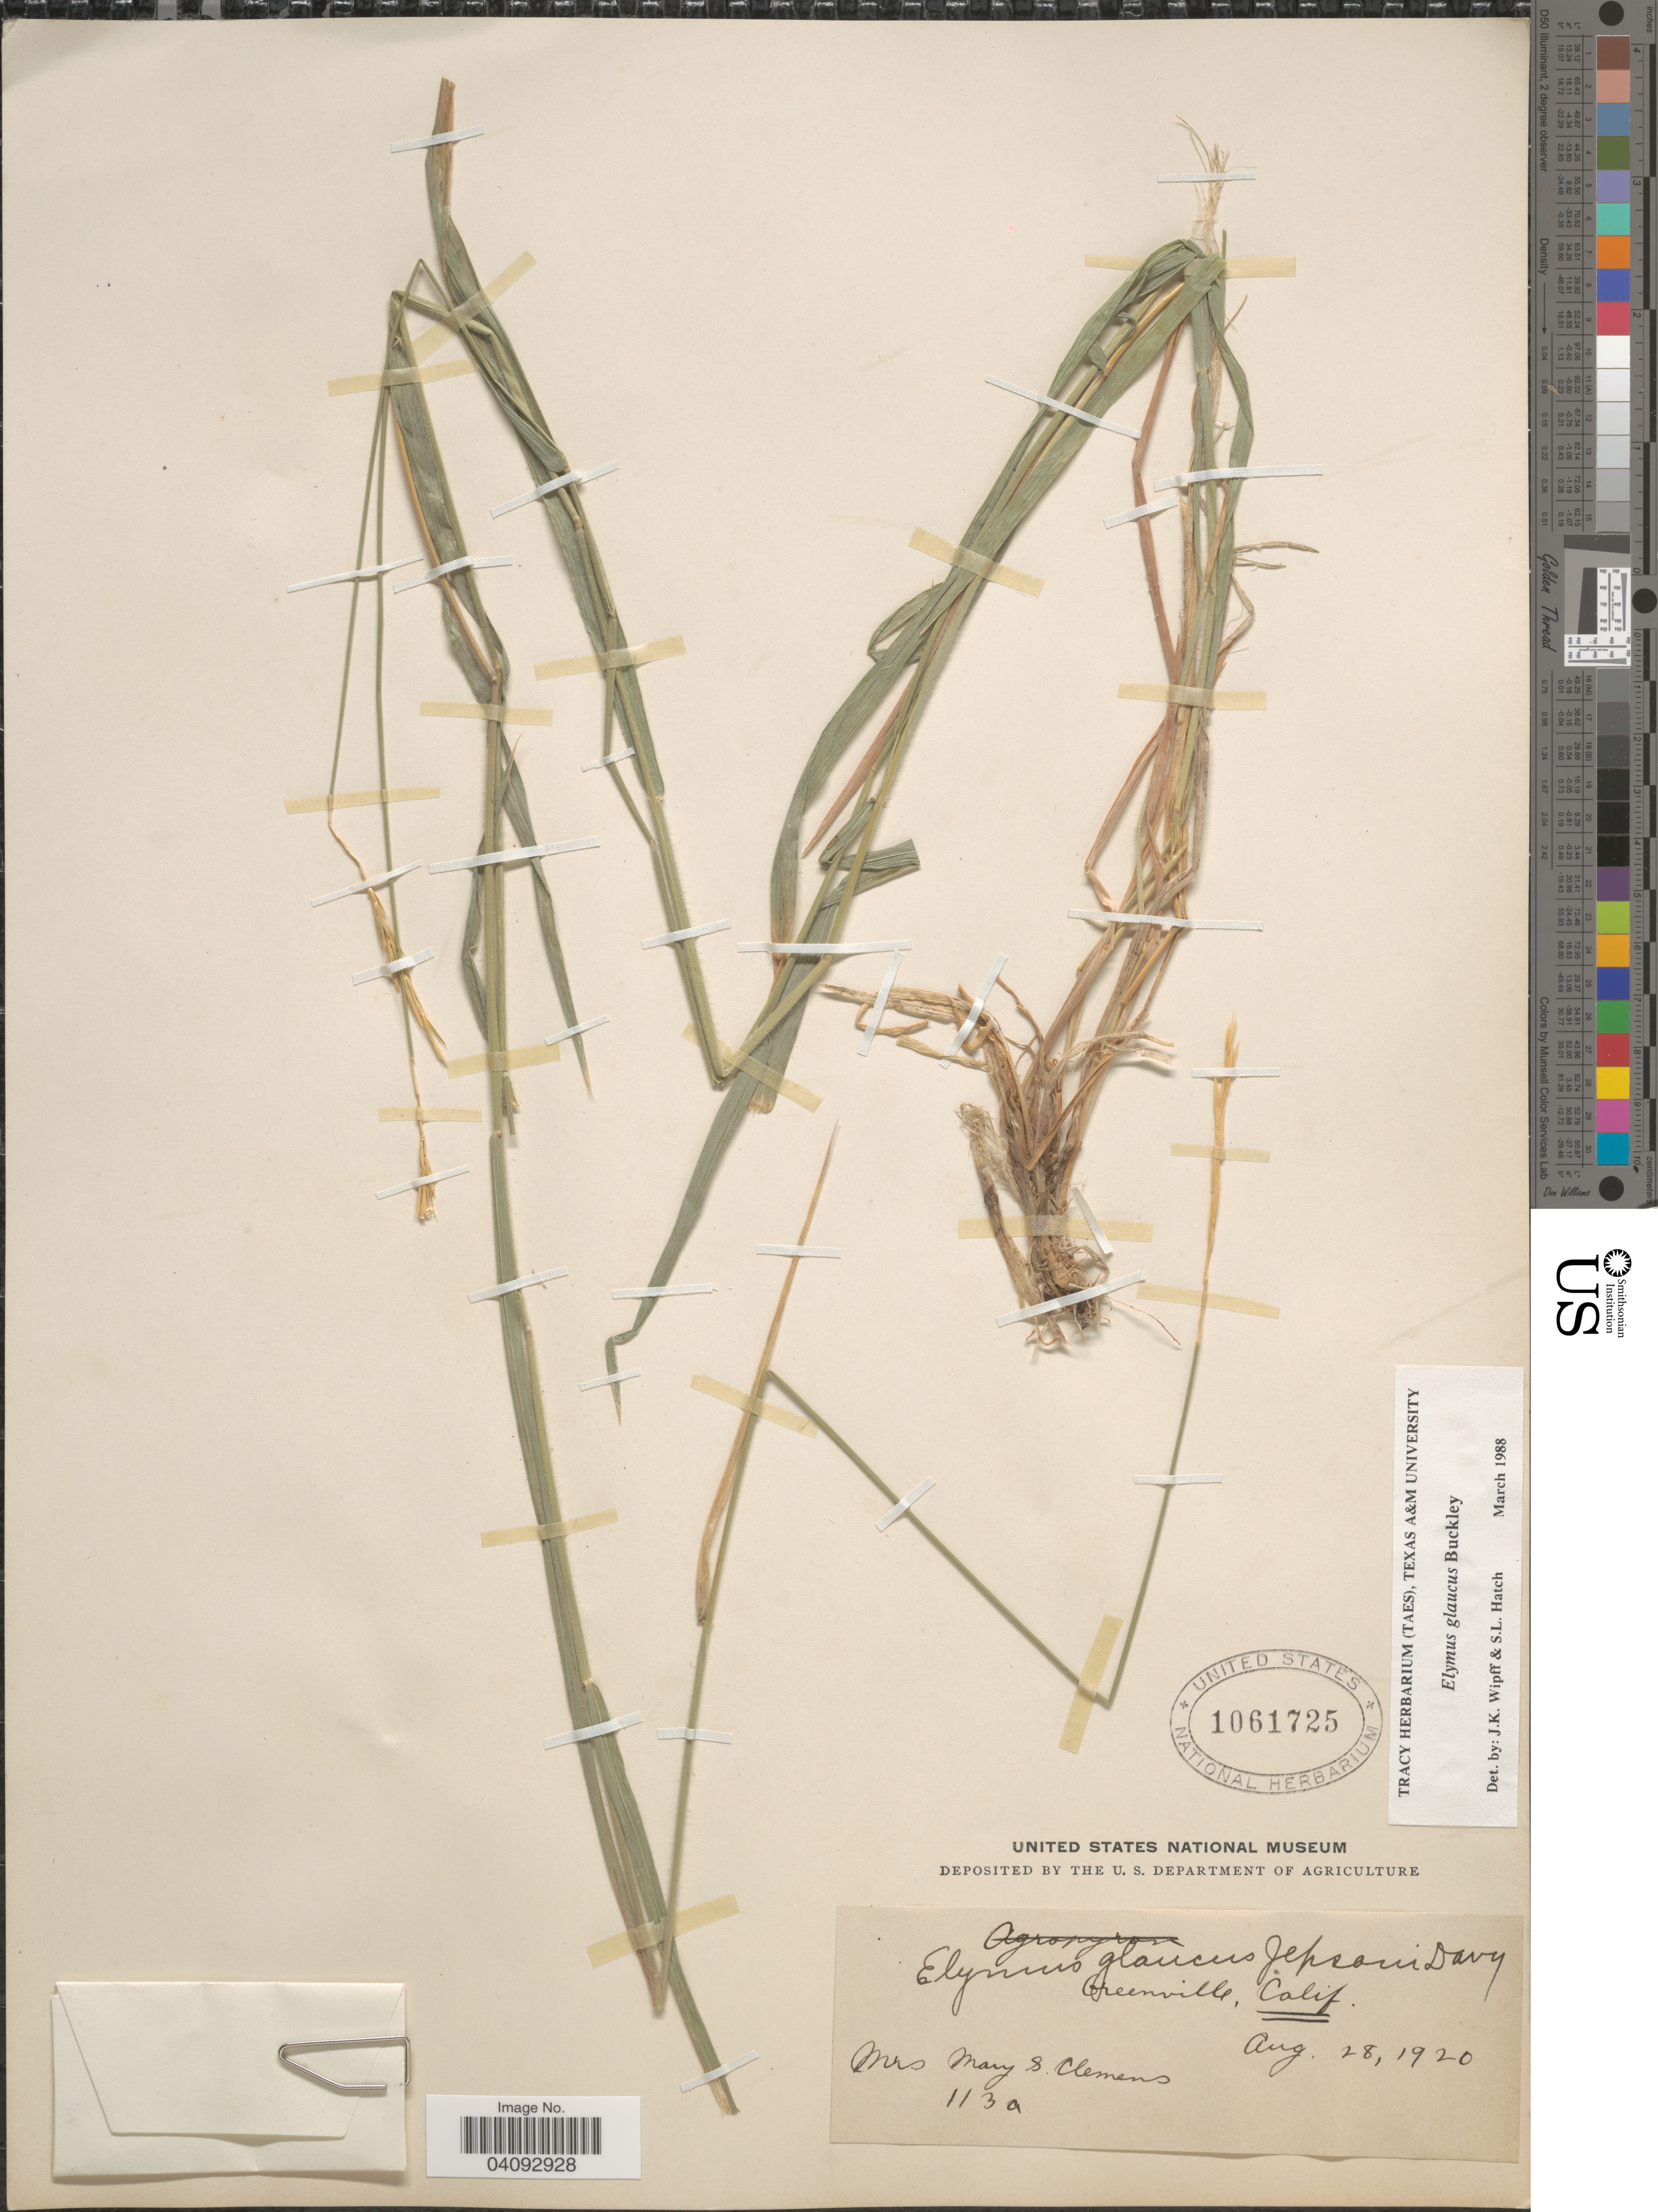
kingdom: Plantae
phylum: Tracheophyta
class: Liliopsida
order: Poales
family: Poaceae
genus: Elymus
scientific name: Elymus glaucus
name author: Buckley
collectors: M. S. Clemens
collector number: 113a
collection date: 1920-08-28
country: United States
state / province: California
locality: Greenville.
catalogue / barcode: US 1061725